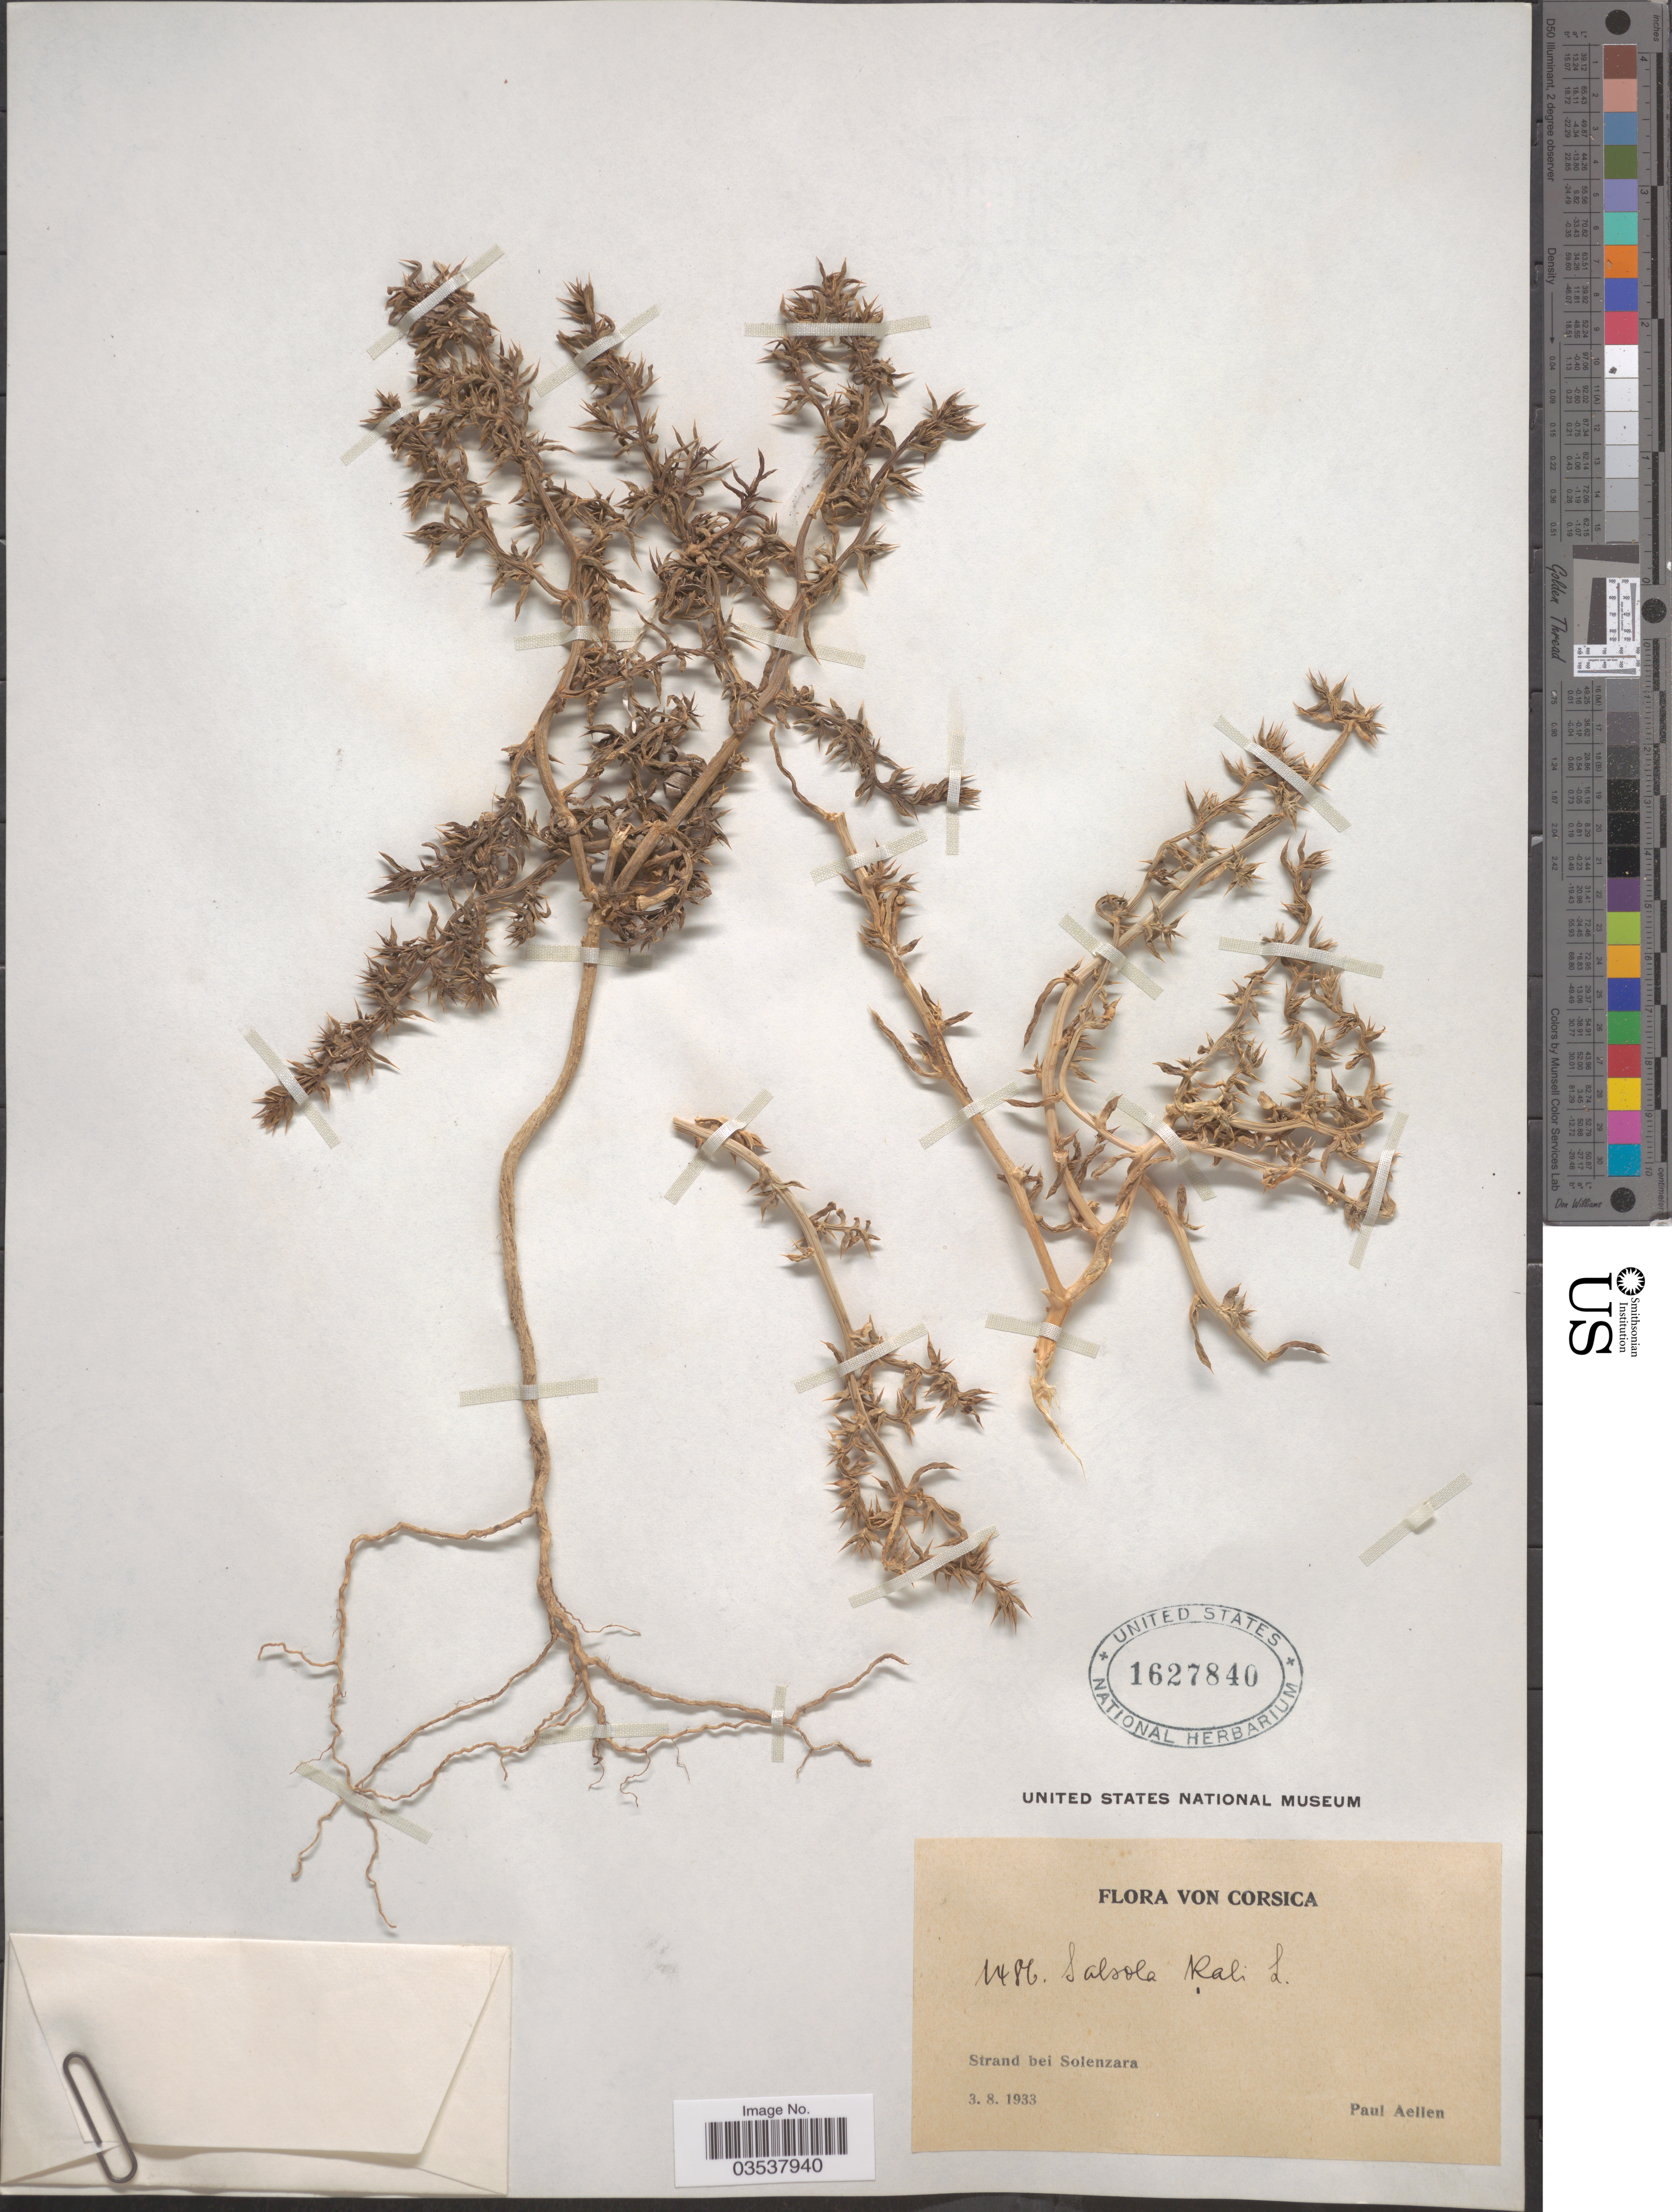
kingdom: Plantae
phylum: Tracheophyta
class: Magnoliopsida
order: Caryophyllales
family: Amaranthaceae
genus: Salsola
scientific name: Salsola kali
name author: L.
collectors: P. Aellen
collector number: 1486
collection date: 1933-08-03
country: France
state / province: Corsica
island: Corse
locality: Strand bei Solenzara.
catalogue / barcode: US 1627840